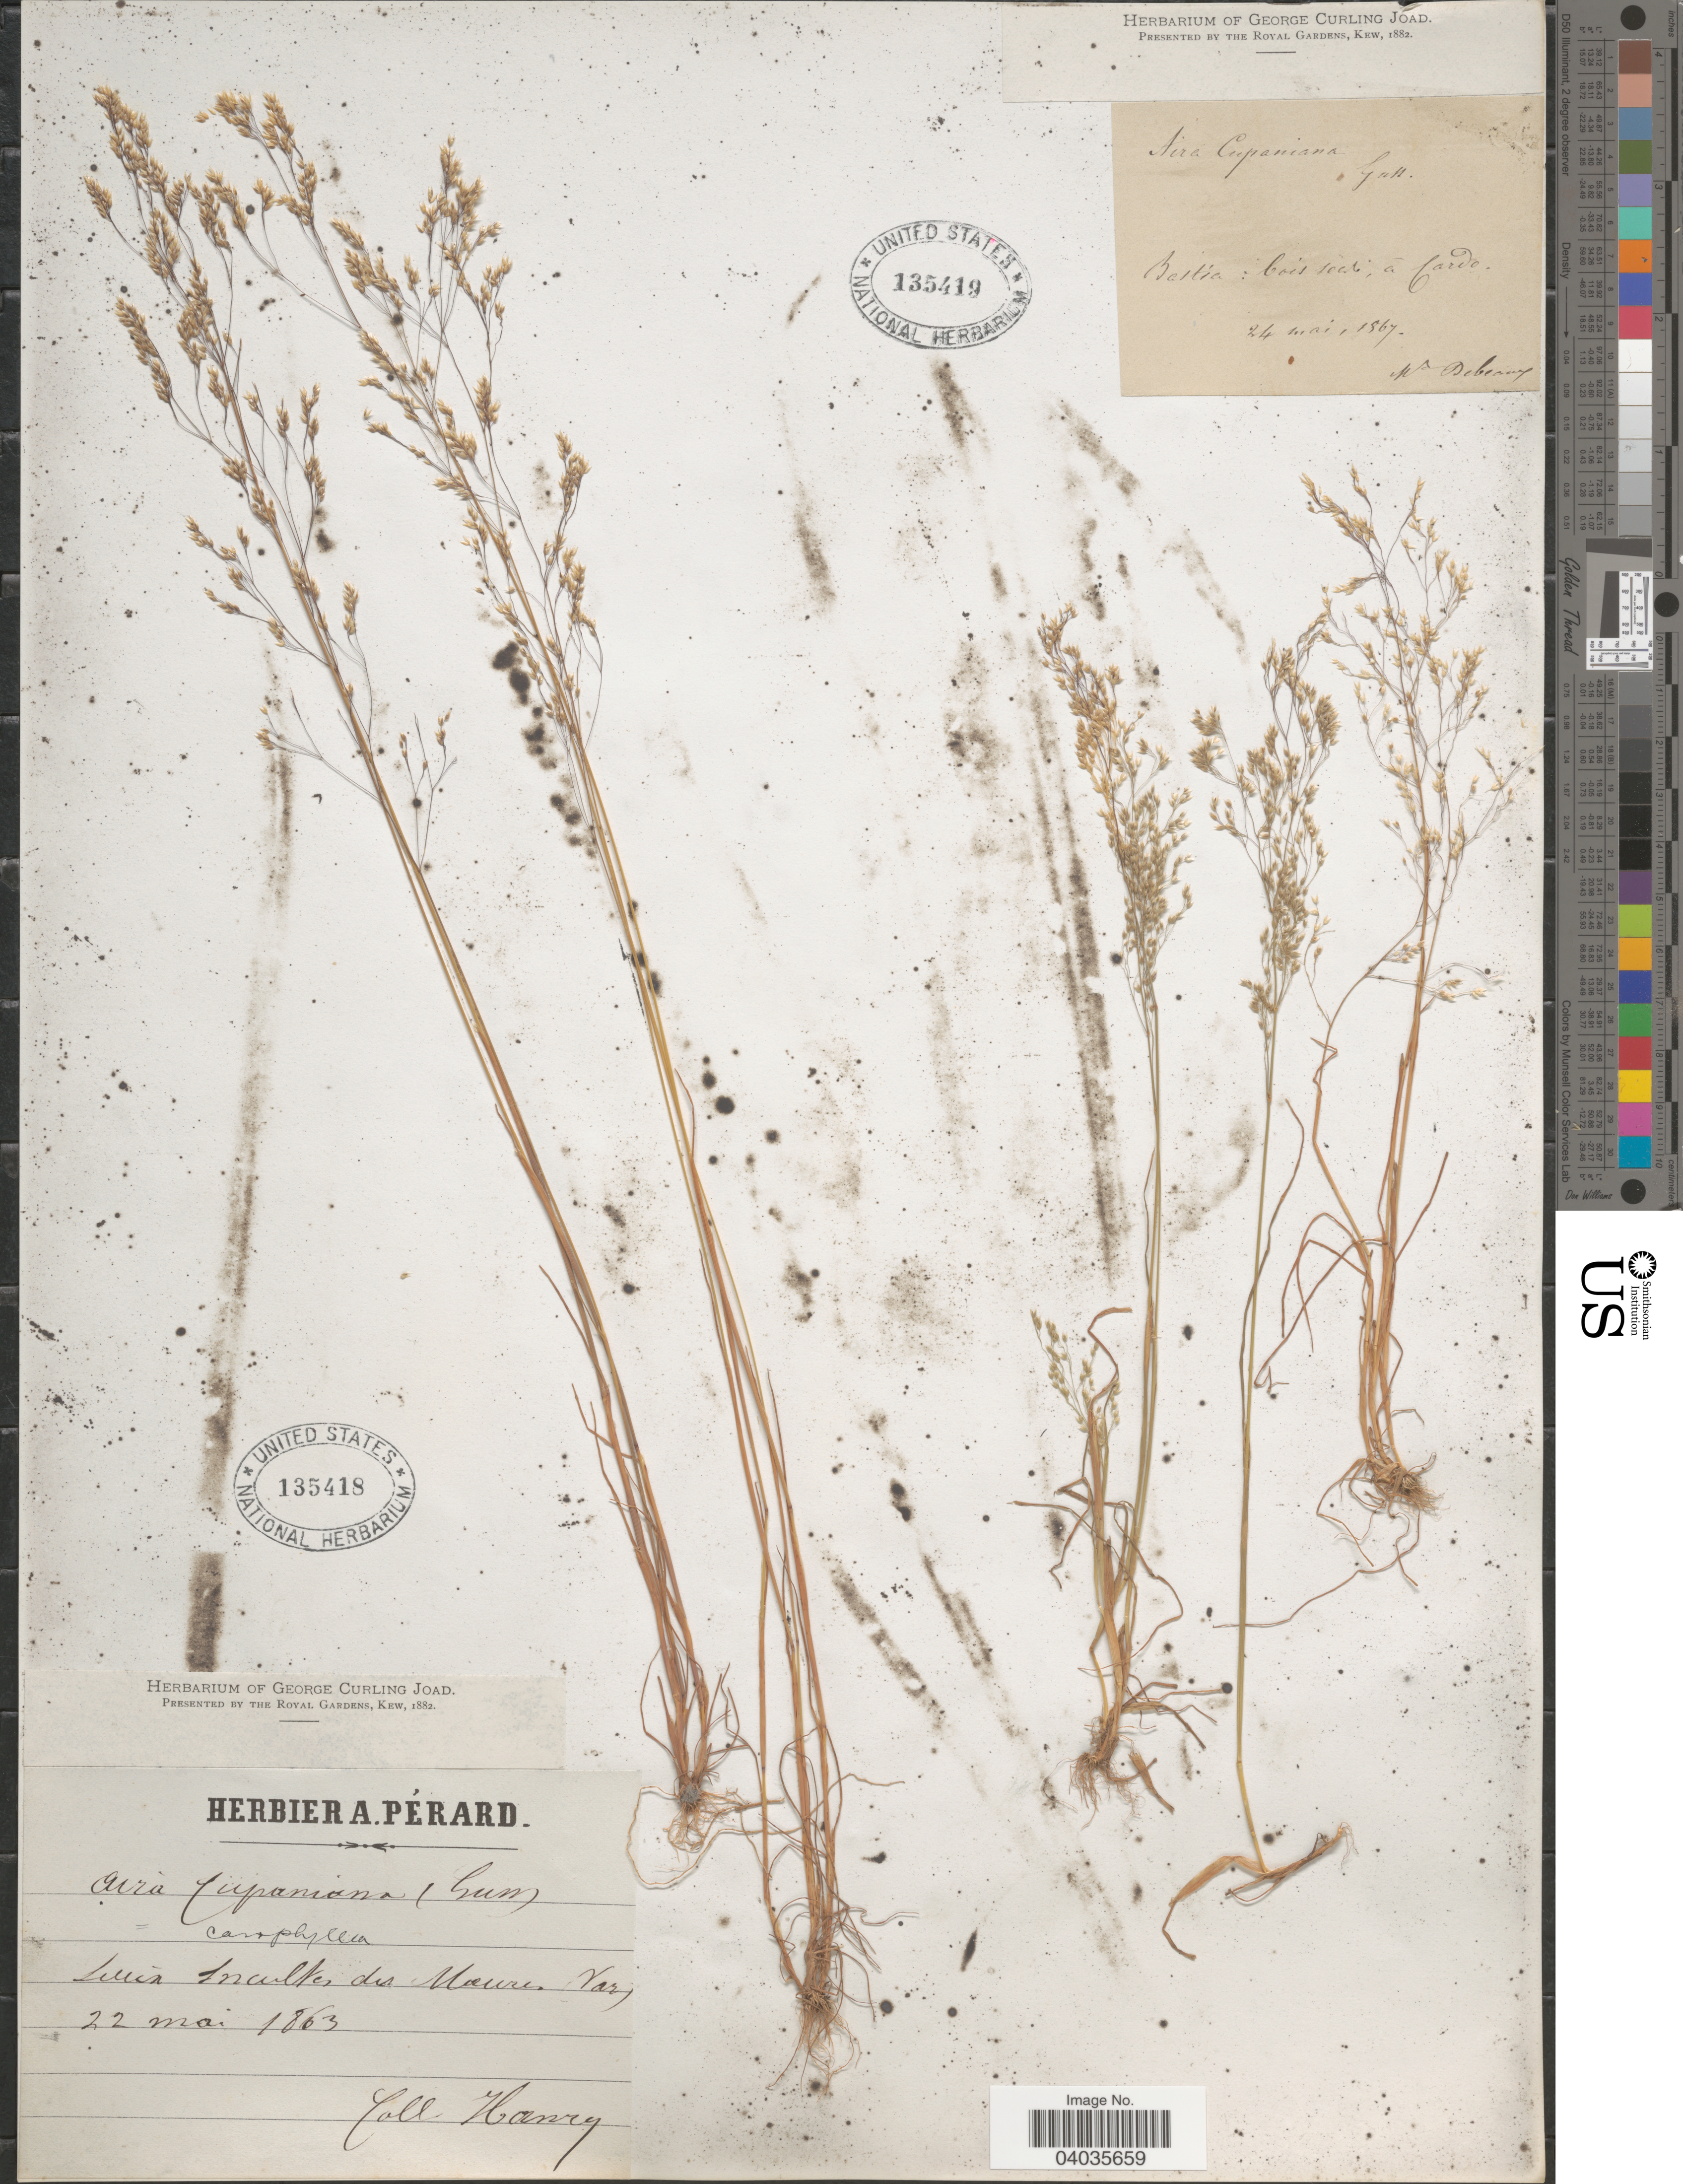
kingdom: Plantae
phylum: Tracheophyta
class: Liliopsida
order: Poales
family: Poaceae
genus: Aira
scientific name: Aira cupaniana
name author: Gussone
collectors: -. Hanry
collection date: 1863-05-22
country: France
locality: Lucía Incultes des Maure. Var.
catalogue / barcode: US 135418-2